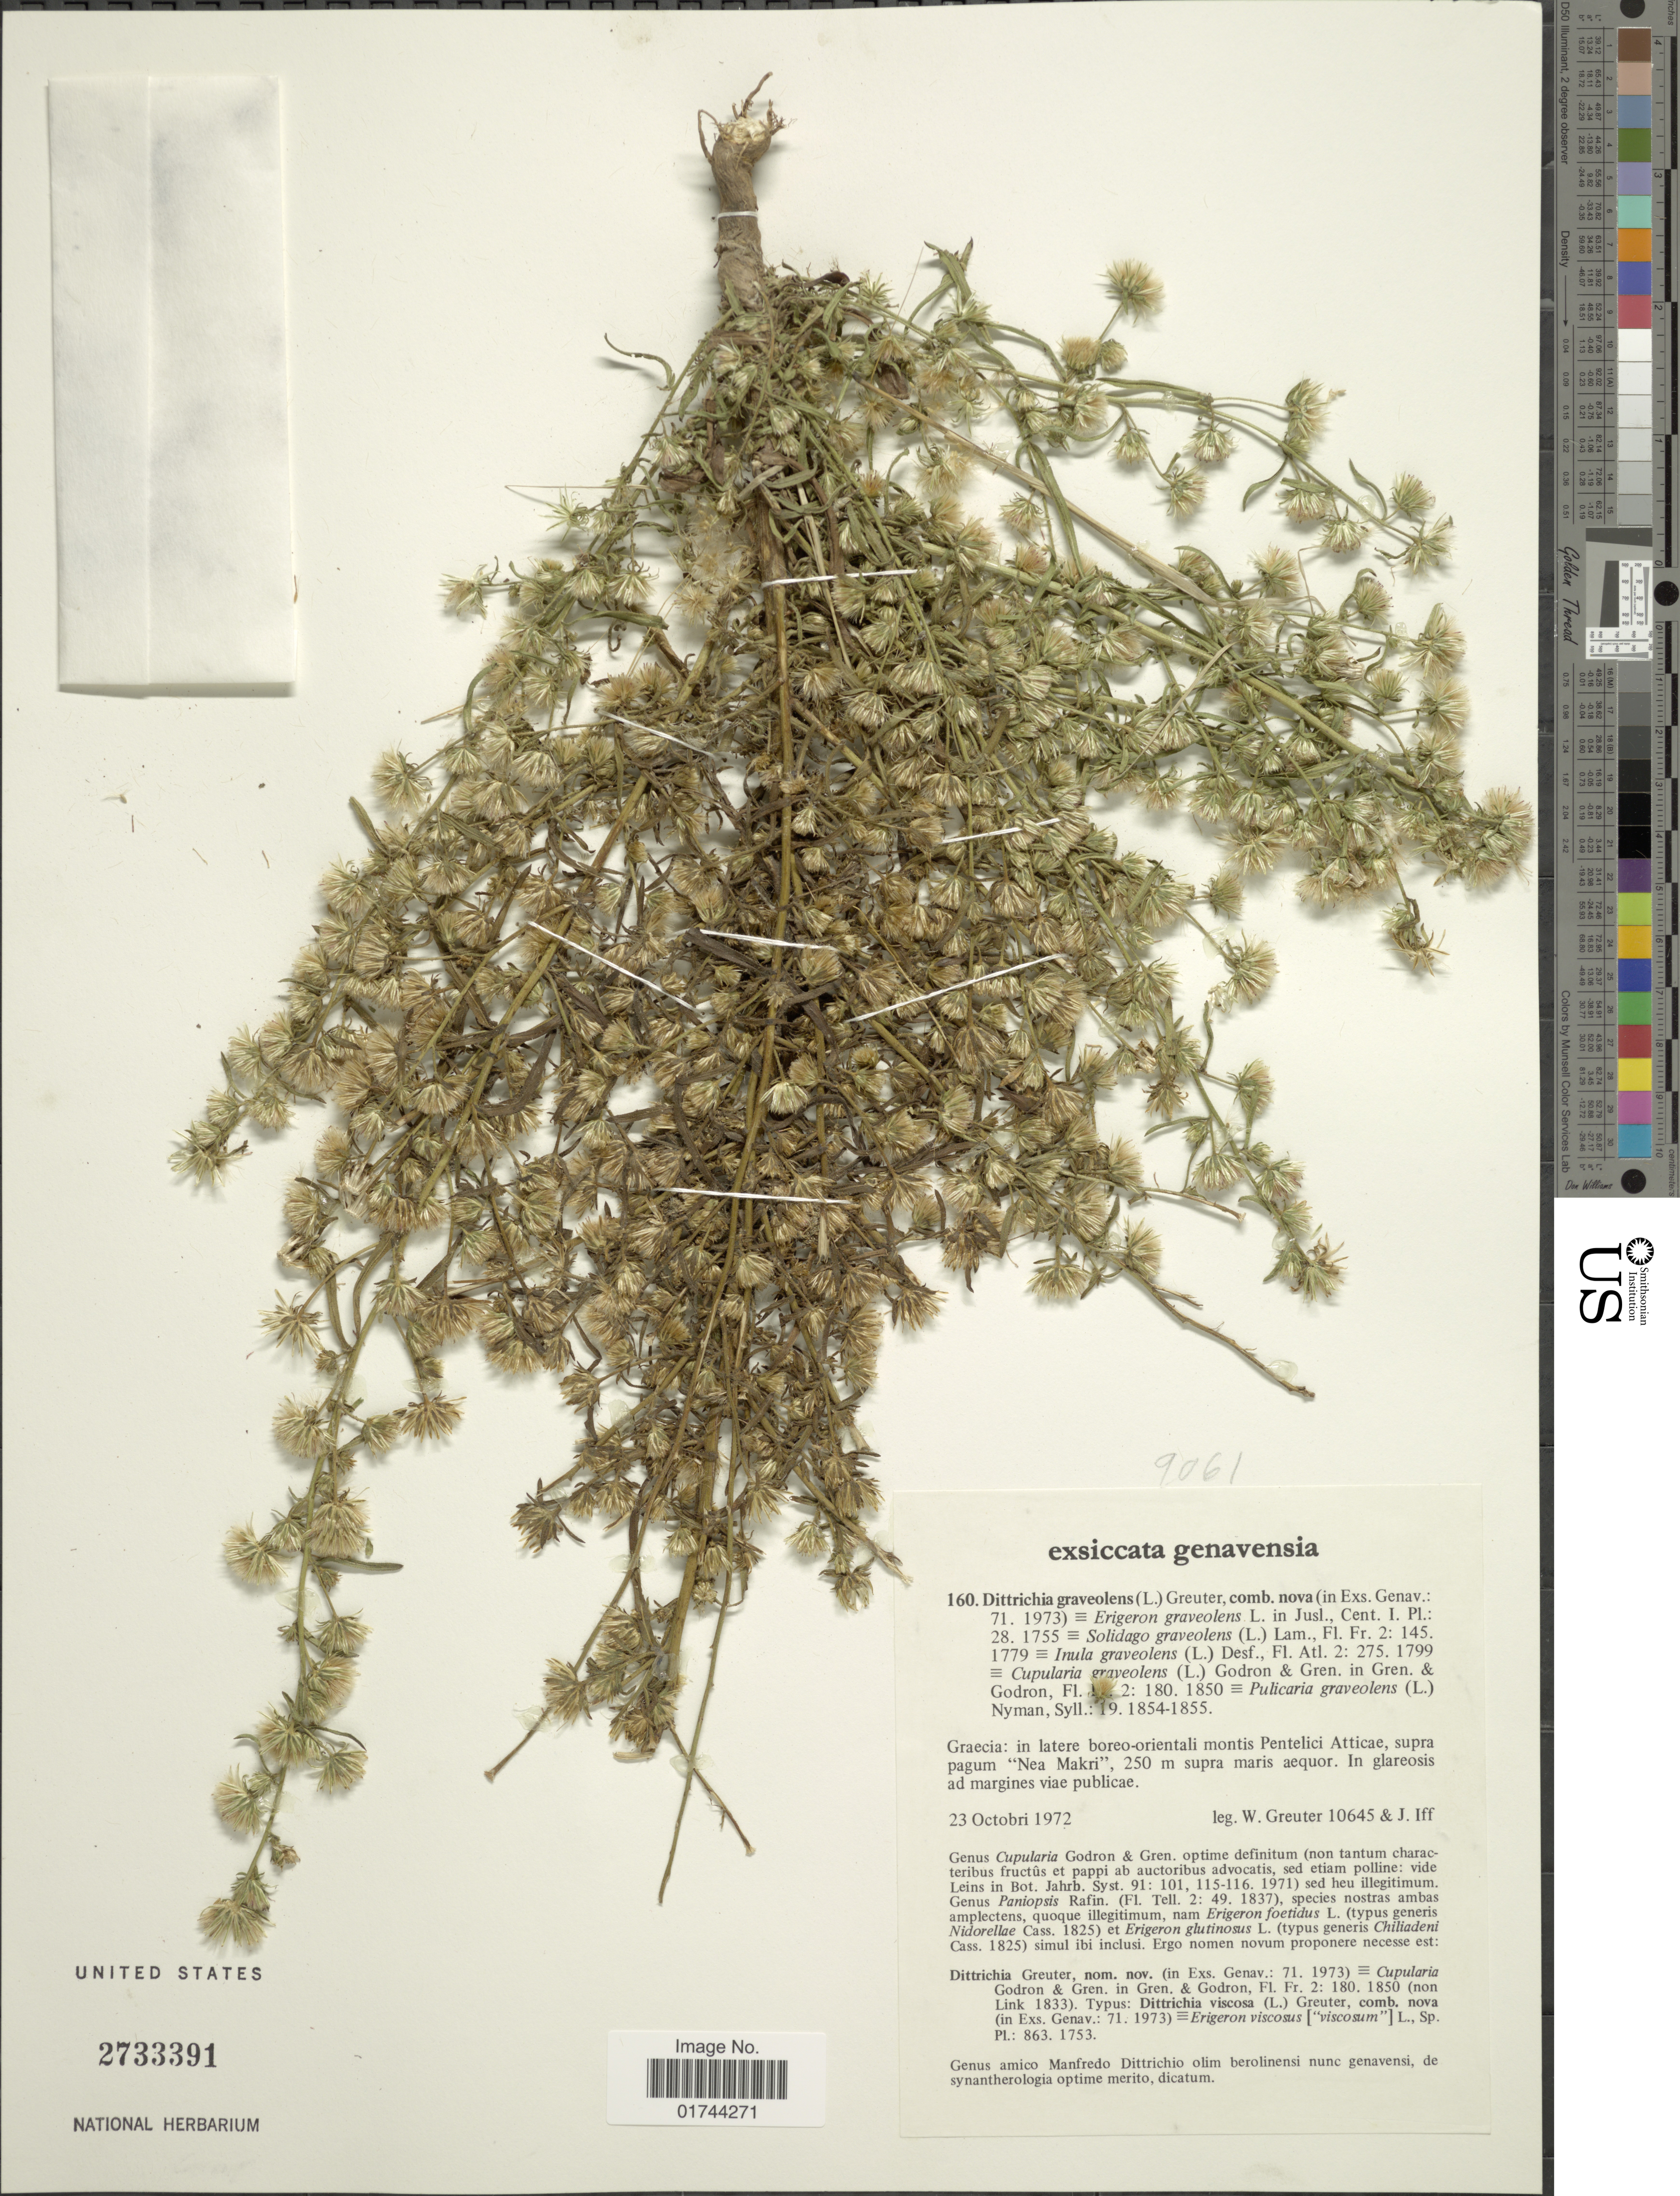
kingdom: Plantae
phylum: Tracheophyta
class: Magnoliopsida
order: Asterales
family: Asteraceae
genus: Dittrichia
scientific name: Dittrichia graveolens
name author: (L.) Greuter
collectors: W. Greuter & J. Iff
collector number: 10645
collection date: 1972-10-23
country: Greece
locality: In latere boreo-orientali montis Pentelici Atticae, supra pagum "Nea Makri"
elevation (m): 250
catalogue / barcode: US 2733391